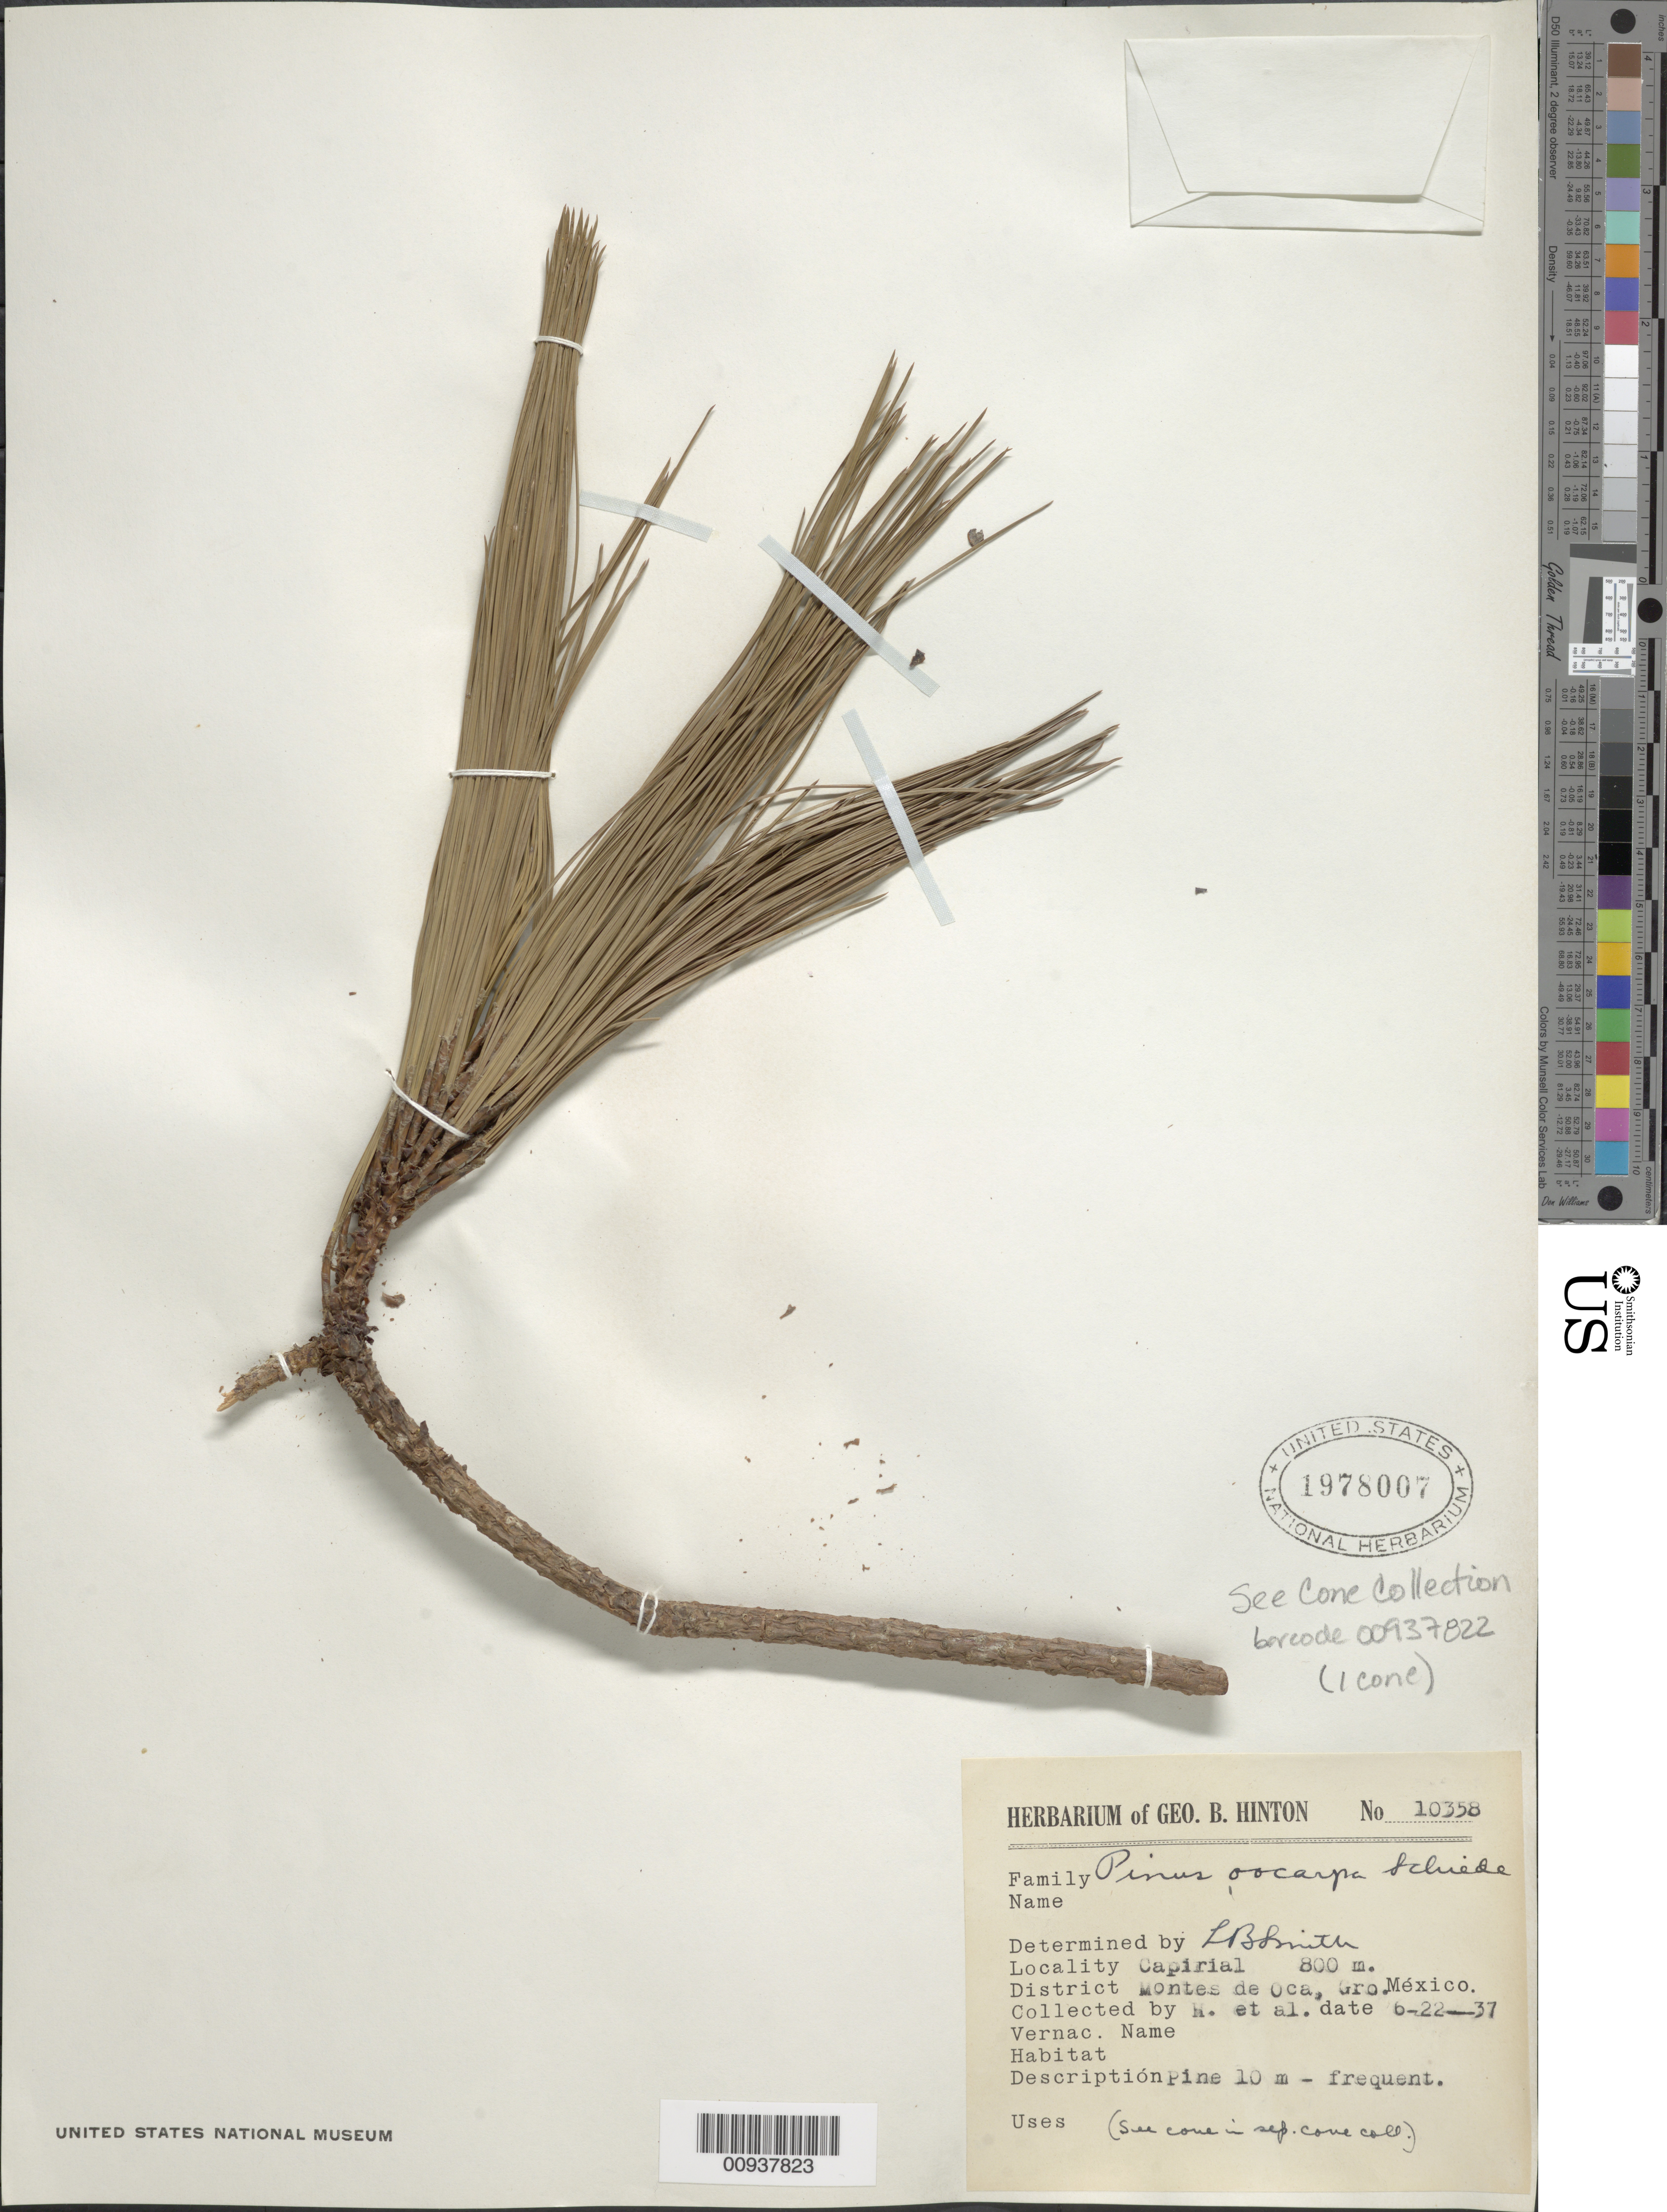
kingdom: Plantae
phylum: Tracheophyta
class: Pinopsida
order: Pinales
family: Pinaceae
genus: Pinus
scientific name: Pinus oocarpa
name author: Schiede ex Schltdl.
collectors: G. B. Hinton & et al.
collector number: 10358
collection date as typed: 22 Jun 1937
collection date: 1937-06-22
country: Mexico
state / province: Guerrero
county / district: Montes de Oca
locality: Capirial.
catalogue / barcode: US 1978007